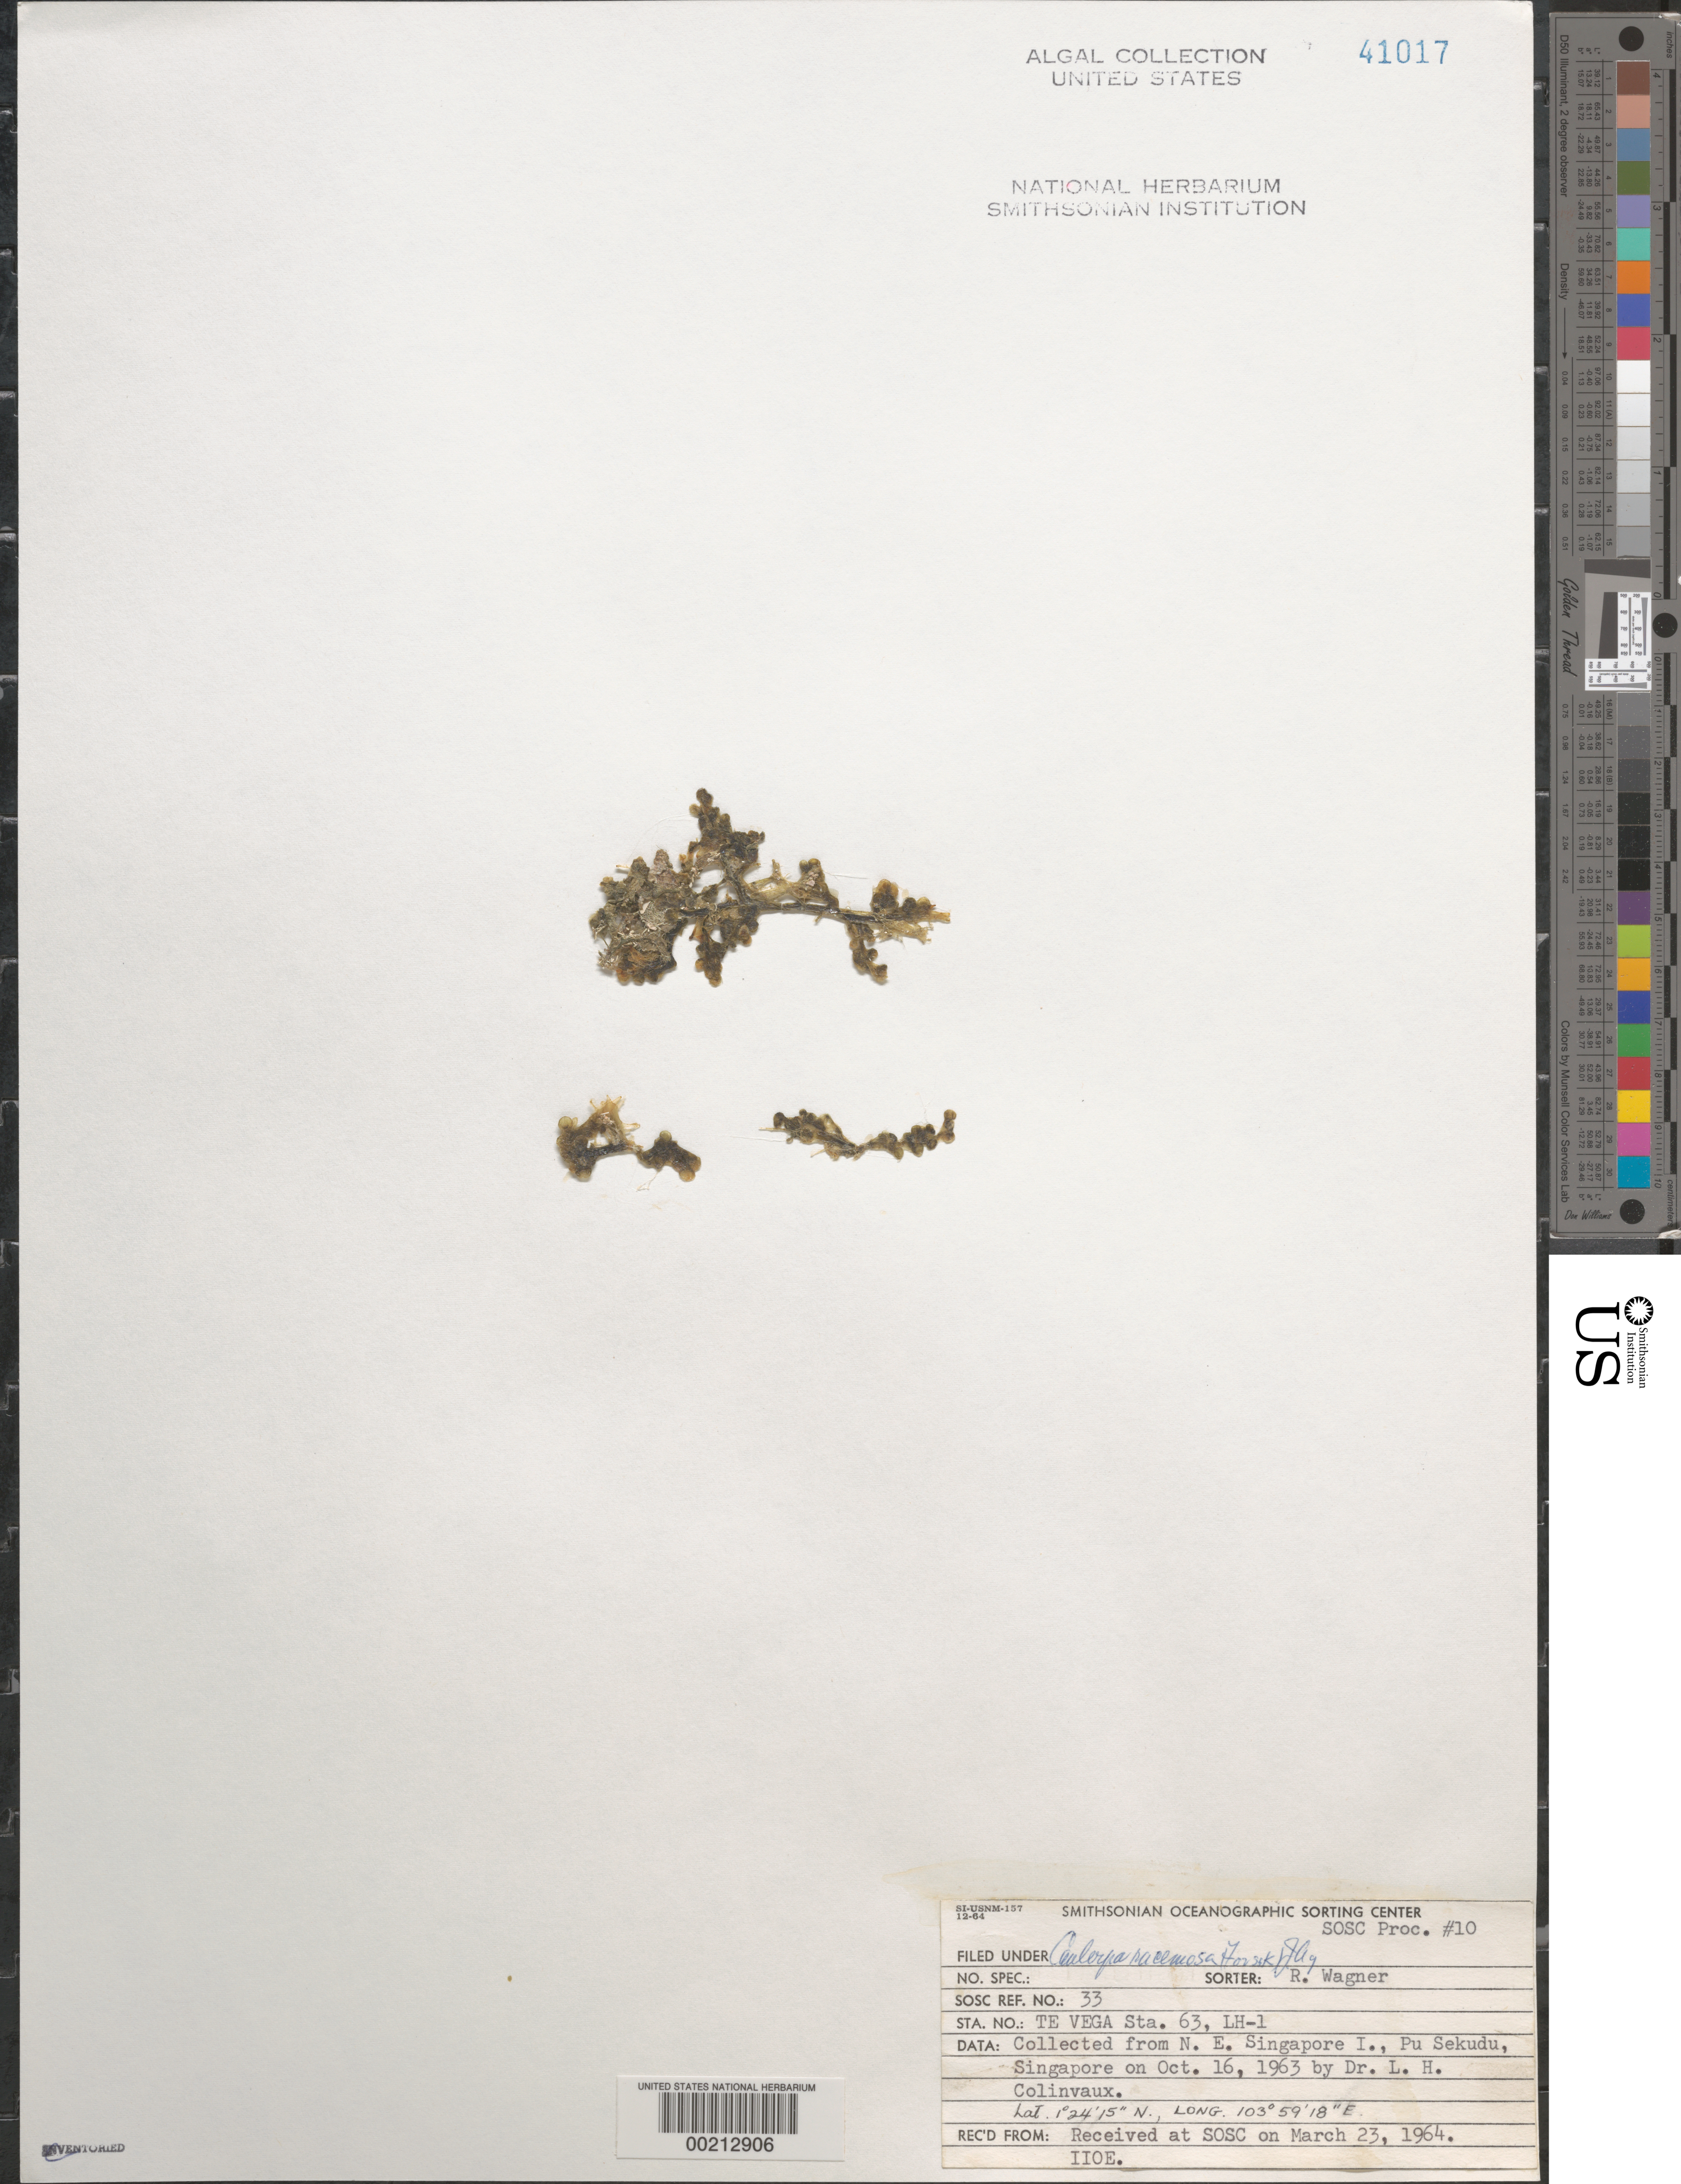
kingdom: Plantae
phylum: Chlorophyta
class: Ulvophyceae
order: Bryopsidales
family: Caulerpaceae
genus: Caulerpa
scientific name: Caulerpa racemosa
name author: (Forssk.) J. Agardh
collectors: L. Hillis-Colinvaux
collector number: LH-1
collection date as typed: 16 Oct 1963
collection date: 1963-10-16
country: Singapore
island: Singapore Island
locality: Pu Sekudu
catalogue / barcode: US 41017